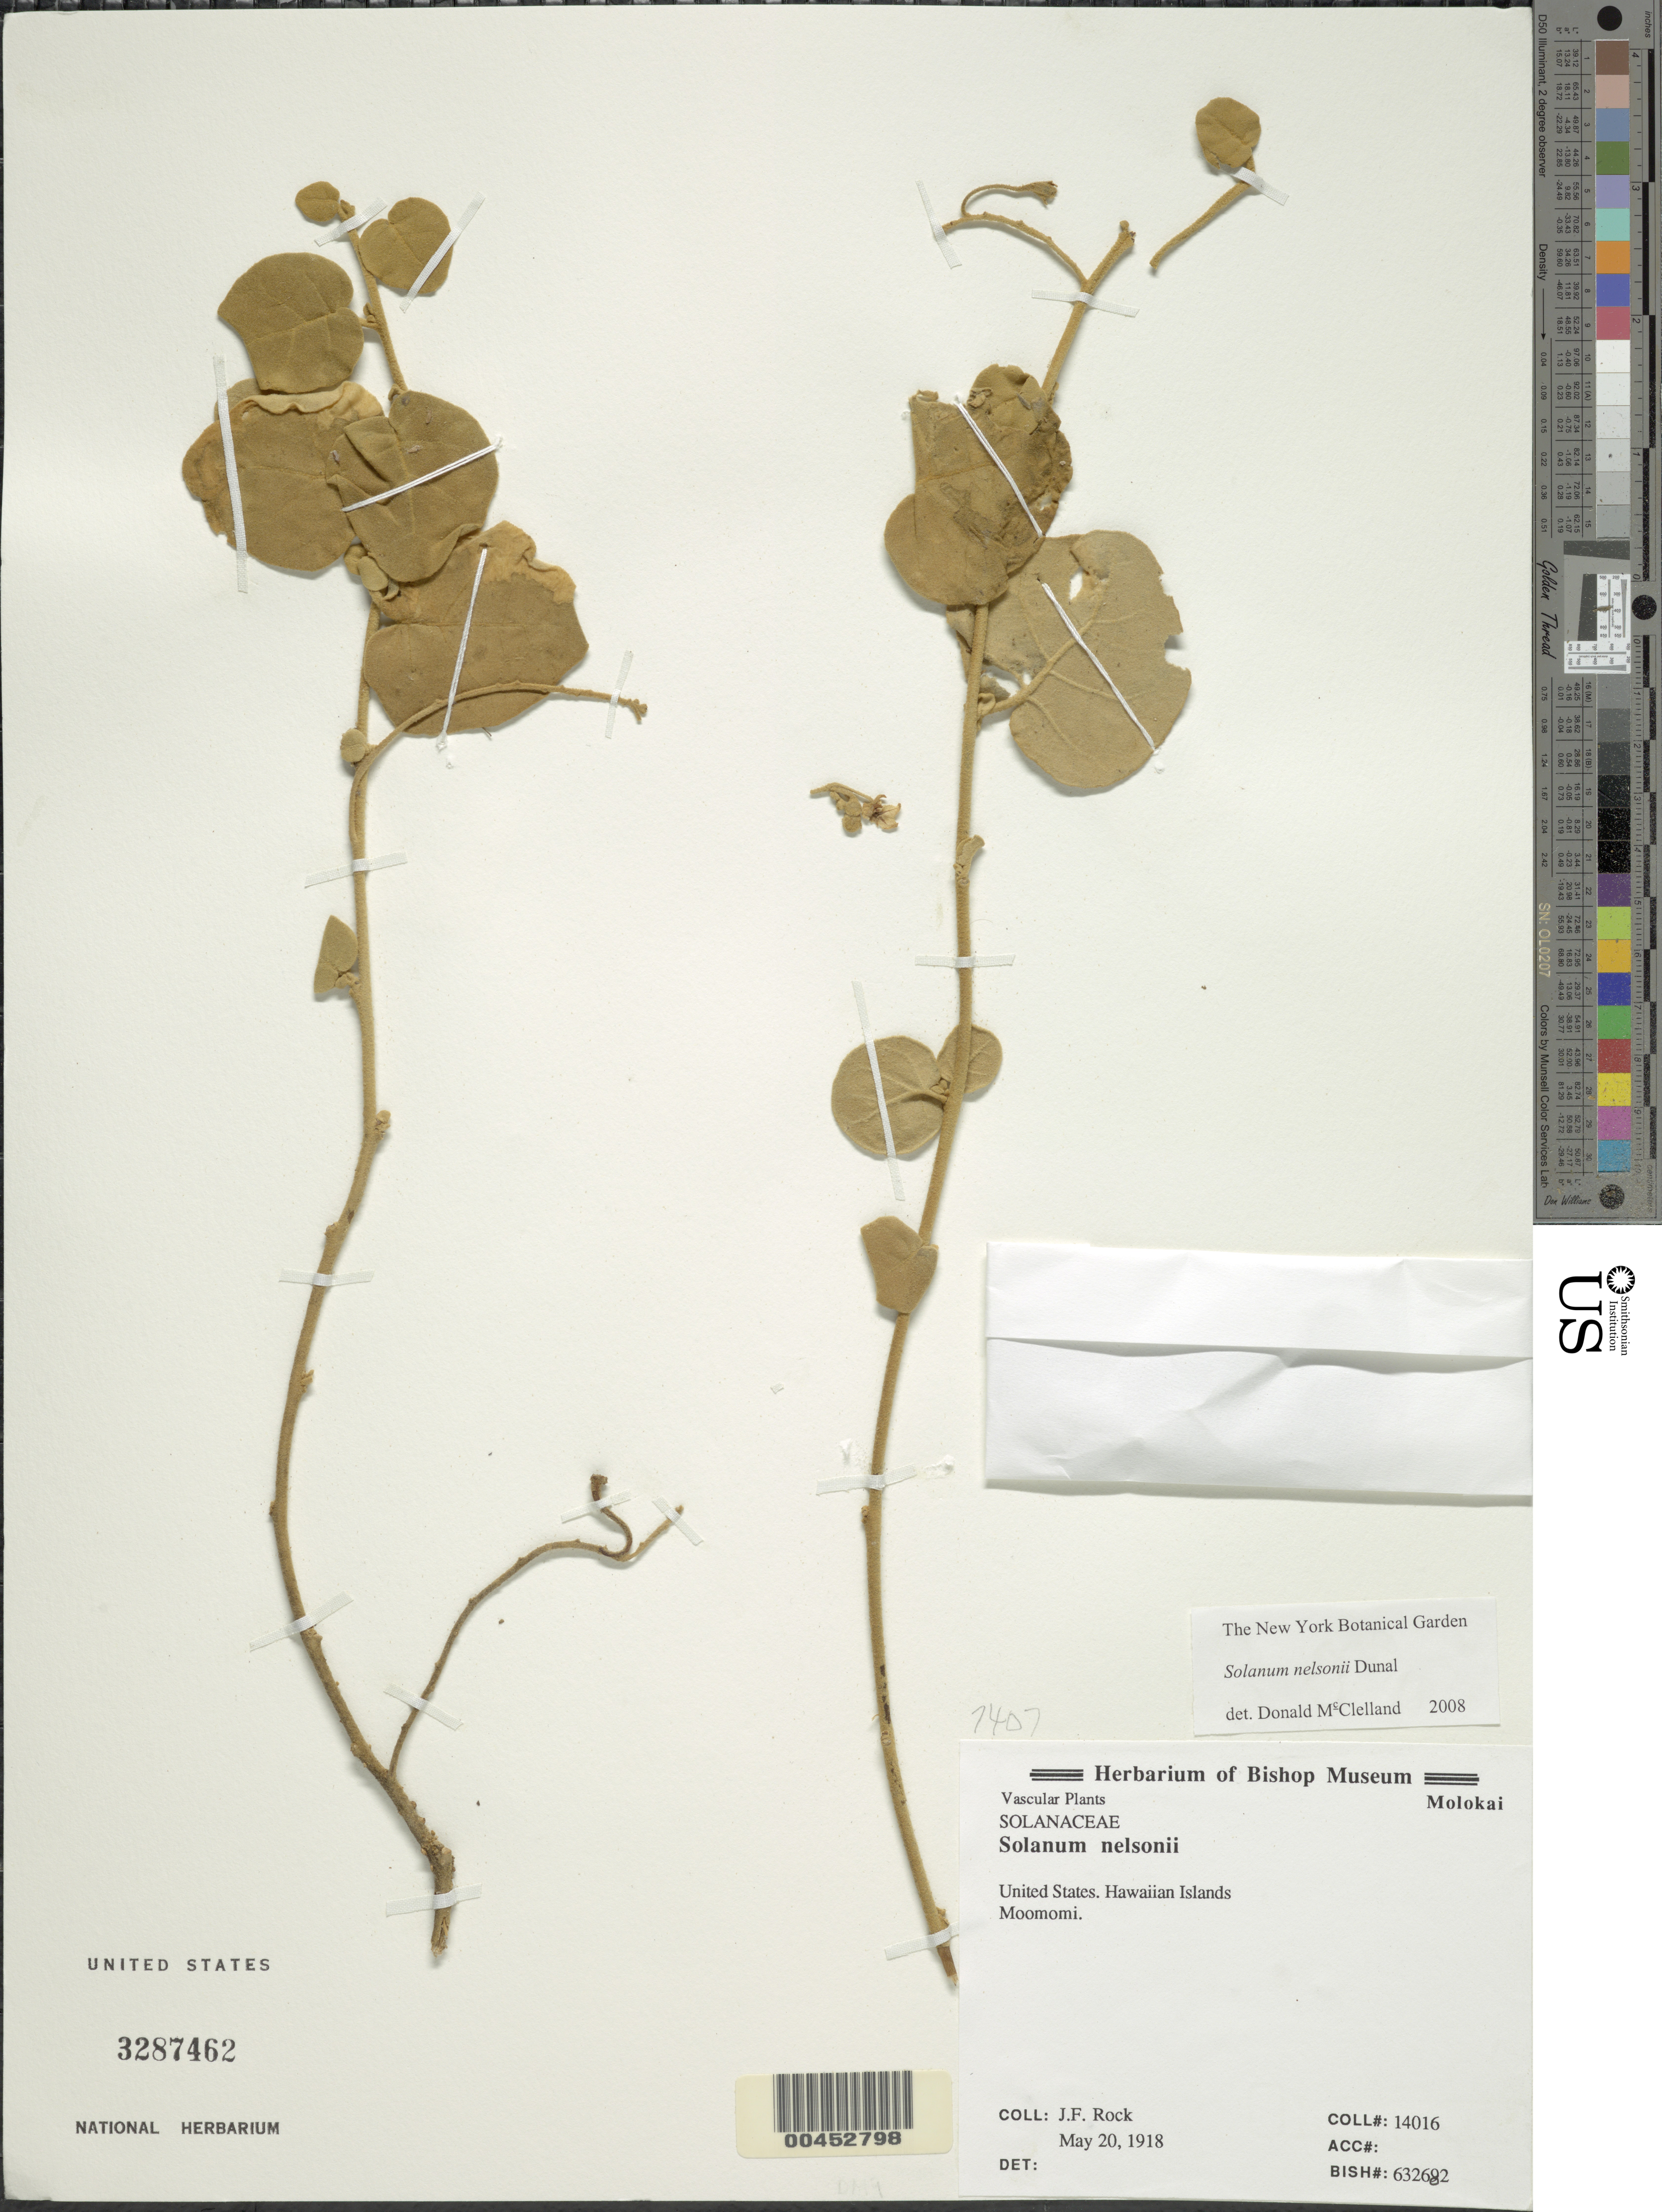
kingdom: Plantae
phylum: Tracheophyta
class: Magnoliopsida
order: Solanales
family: Solanaceae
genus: Solanum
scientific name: Solanum nelsonii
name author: Dunal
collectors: J. F. Rock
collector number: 14016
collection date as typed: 20 May 1918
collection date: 1918-05-20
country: United States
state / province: Hawaii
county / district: Maui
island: Moloka'i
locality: Moomomi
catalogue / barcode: US 3287462